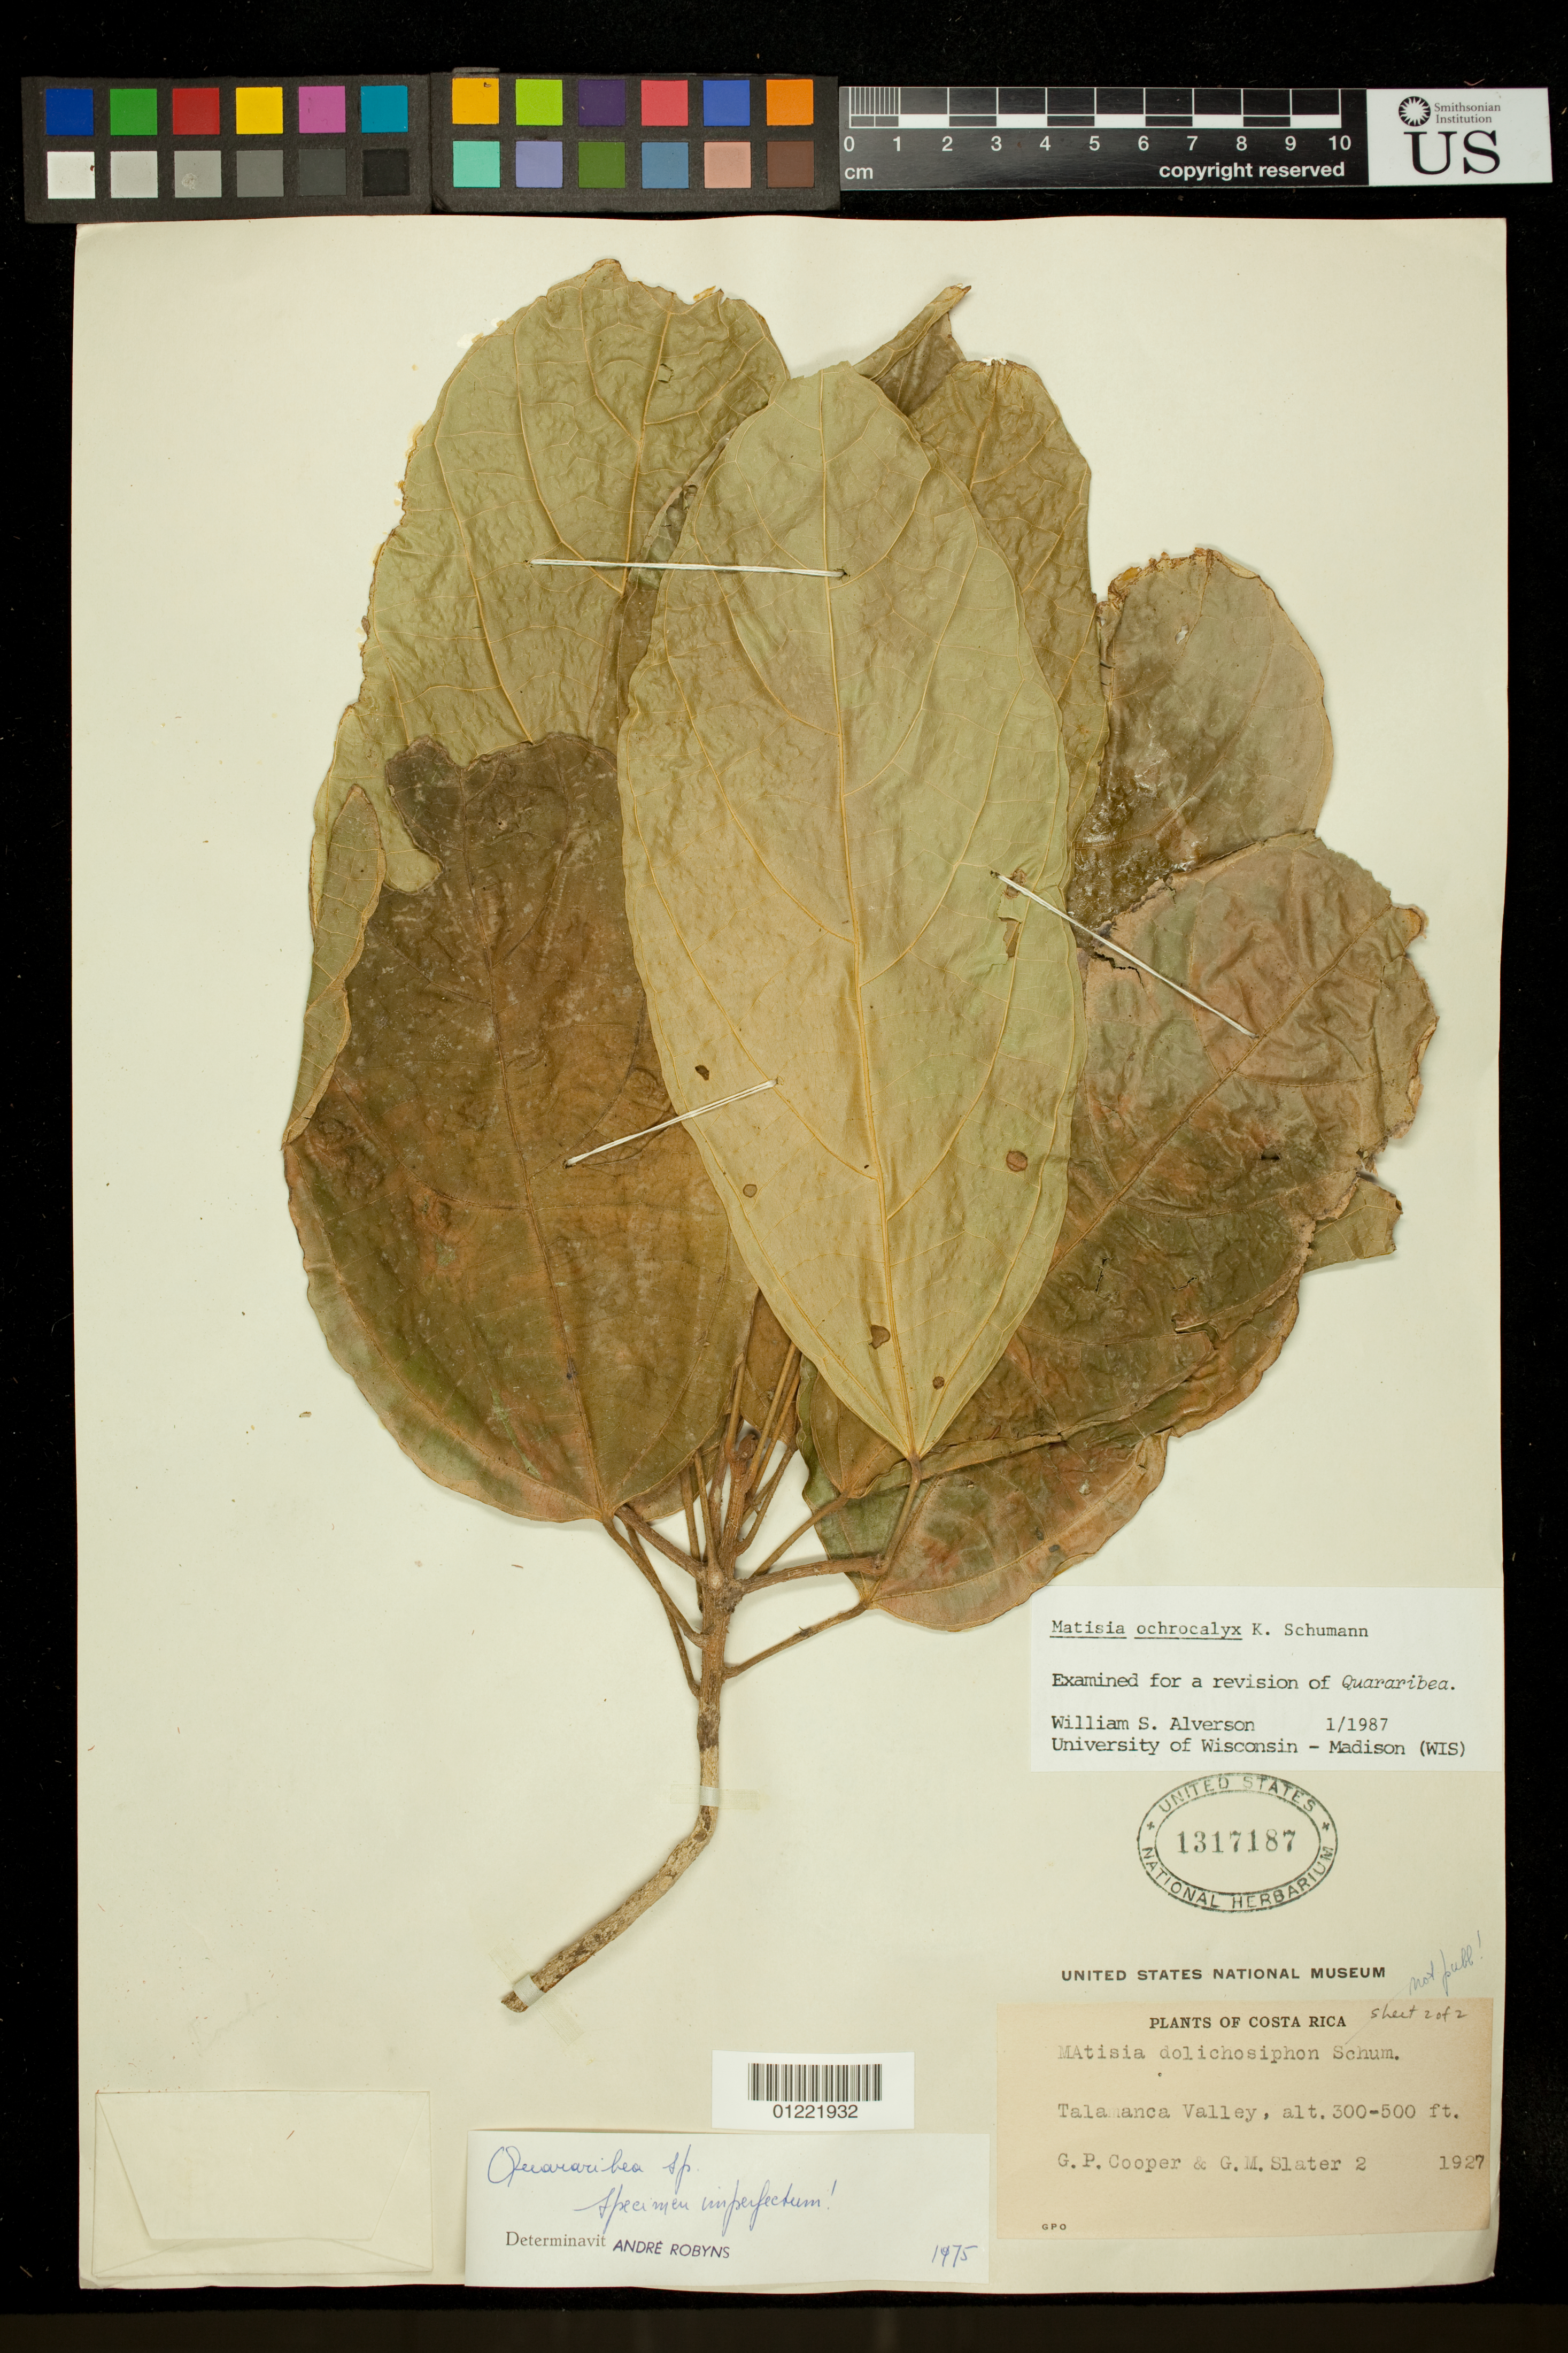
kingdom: Plantae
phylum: Tracheophyta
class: Magnoliopsida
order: Malvales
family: Malvaceae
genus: Matisia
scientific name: Matisia ochrocalyx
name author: K. Schum.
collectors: G. Cooper & G. Slater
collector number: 2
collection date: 1927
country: Costa Rica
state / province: Limón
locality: Talamanca Valley.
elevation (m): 300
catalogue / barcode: US 1317187